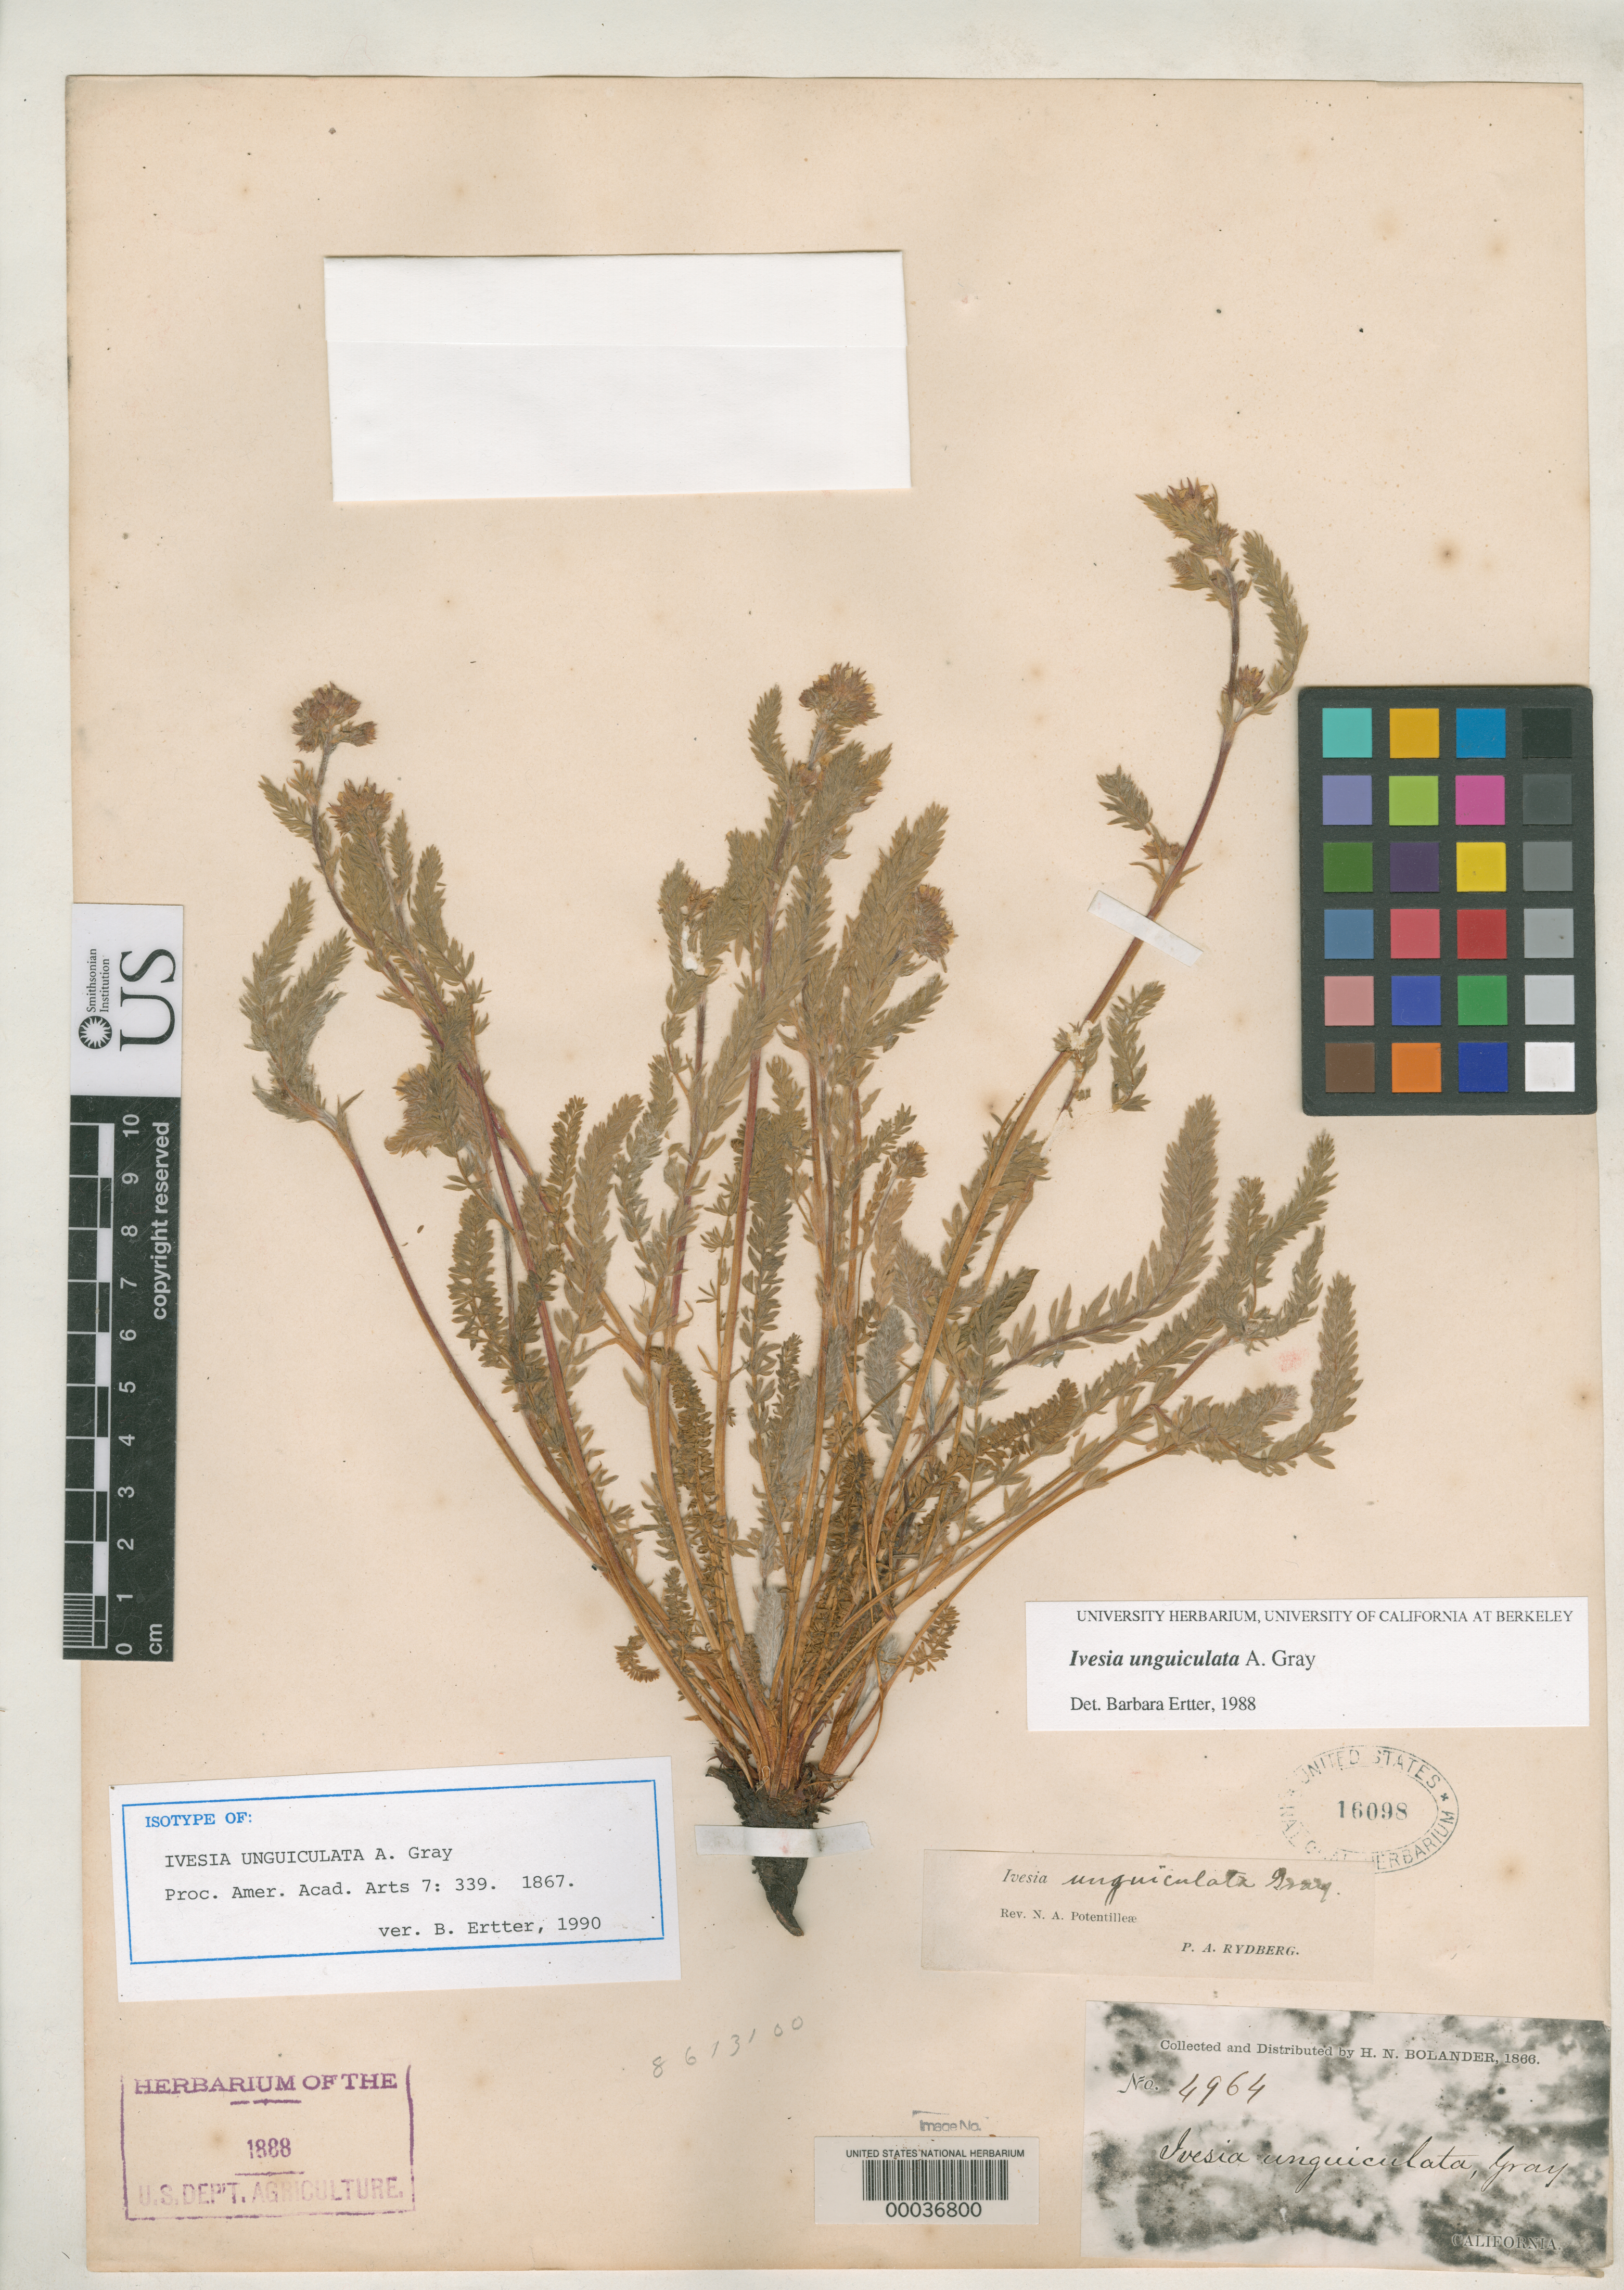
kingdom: Plantae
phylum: Tracheophyta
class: Magnoliopsida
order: Rosales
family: Rosaceae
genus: Ivesia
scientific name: Ivesia unguiculata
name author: A. Gray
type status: Isotype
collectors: H. Bolander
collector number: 4964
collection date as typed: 1866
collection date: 1866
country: United States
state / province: California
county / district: Mariposa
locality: Westfalls Meadows, Yosemite Valley.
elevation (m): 2438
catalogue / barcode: US 16098